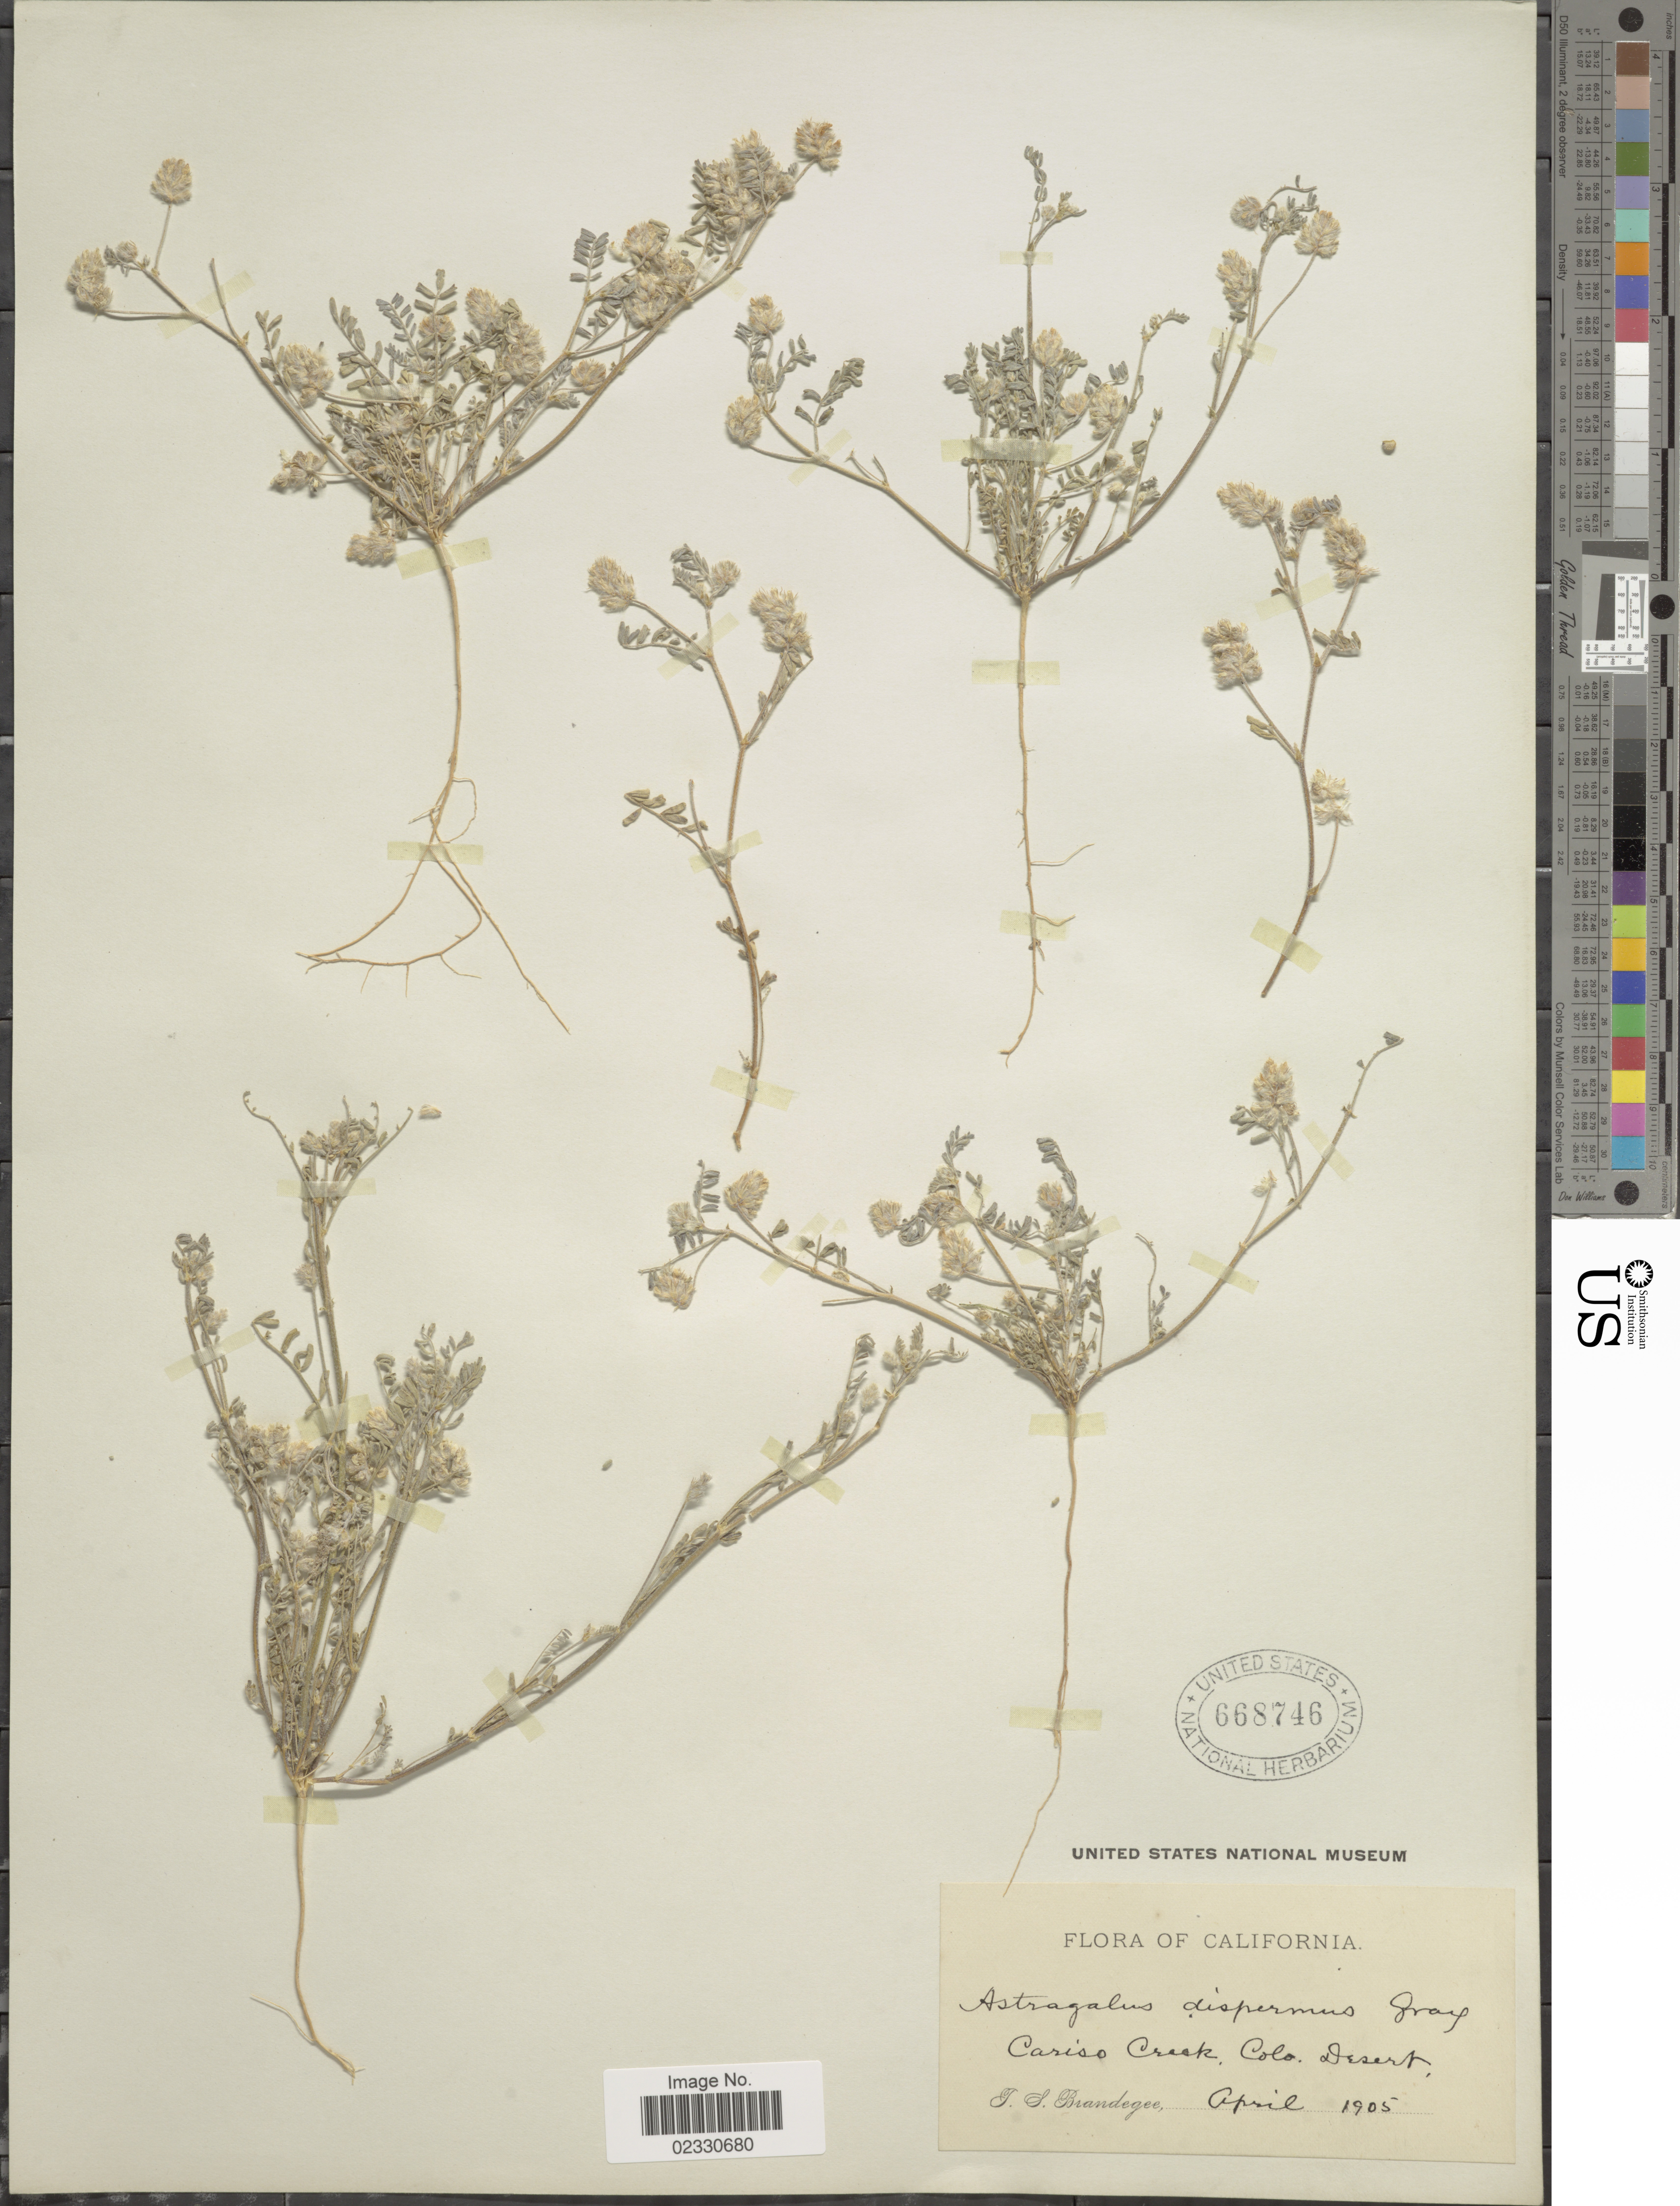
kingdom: Plantae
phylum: Tracheophyta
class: Magnoliopsida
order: Fabales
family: Fabaceae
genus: Astragalus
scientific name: Astragalus dispermus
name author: A. Gray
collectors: T. S. Brandegee (herbarium)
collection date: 1905-04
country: United States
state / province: California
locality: Cariso Creek, Colo. desert.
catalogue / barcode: US 668746